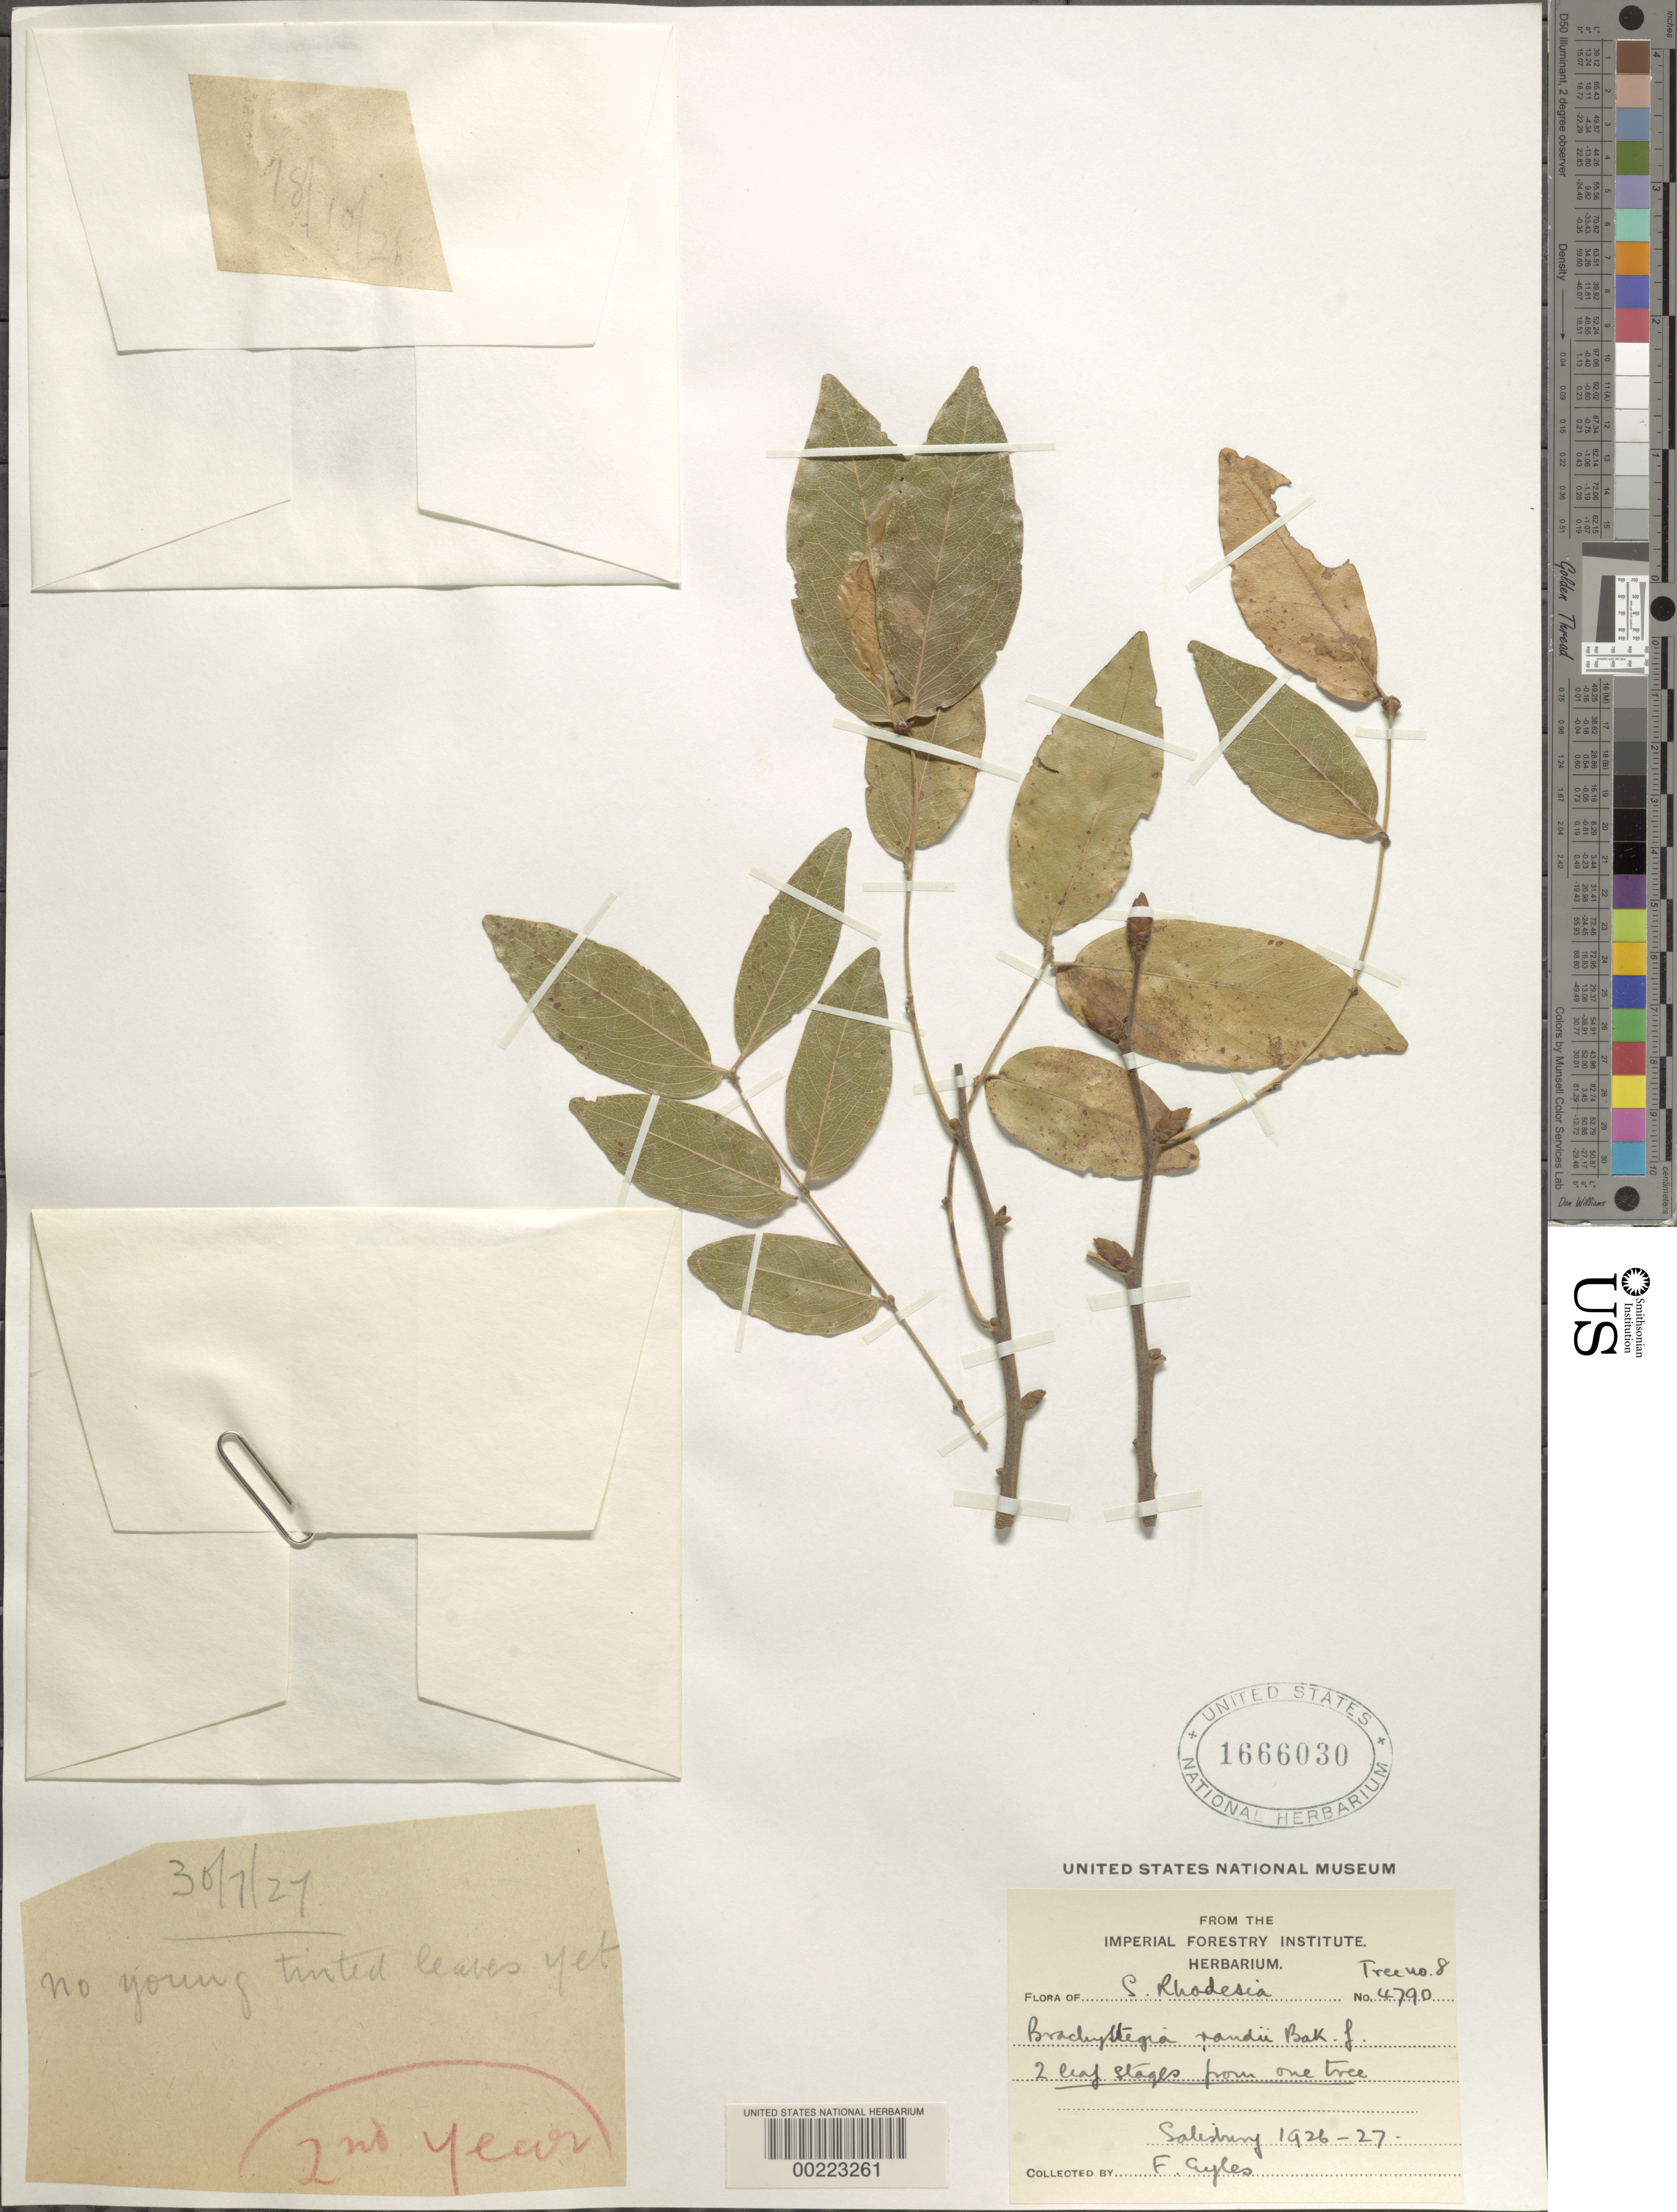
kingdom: Plantae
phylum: Tracheophyta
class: Magnoliopsida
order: Fabales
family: Fabaceae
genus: Brachystegia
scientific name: Brachystegia randii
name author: Baker f.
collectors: F. Eyles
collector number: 4790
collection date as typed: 1926 to -- -- 1927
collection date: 1926/1927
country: Zambia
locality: Salisbury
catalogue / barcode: US 1666030